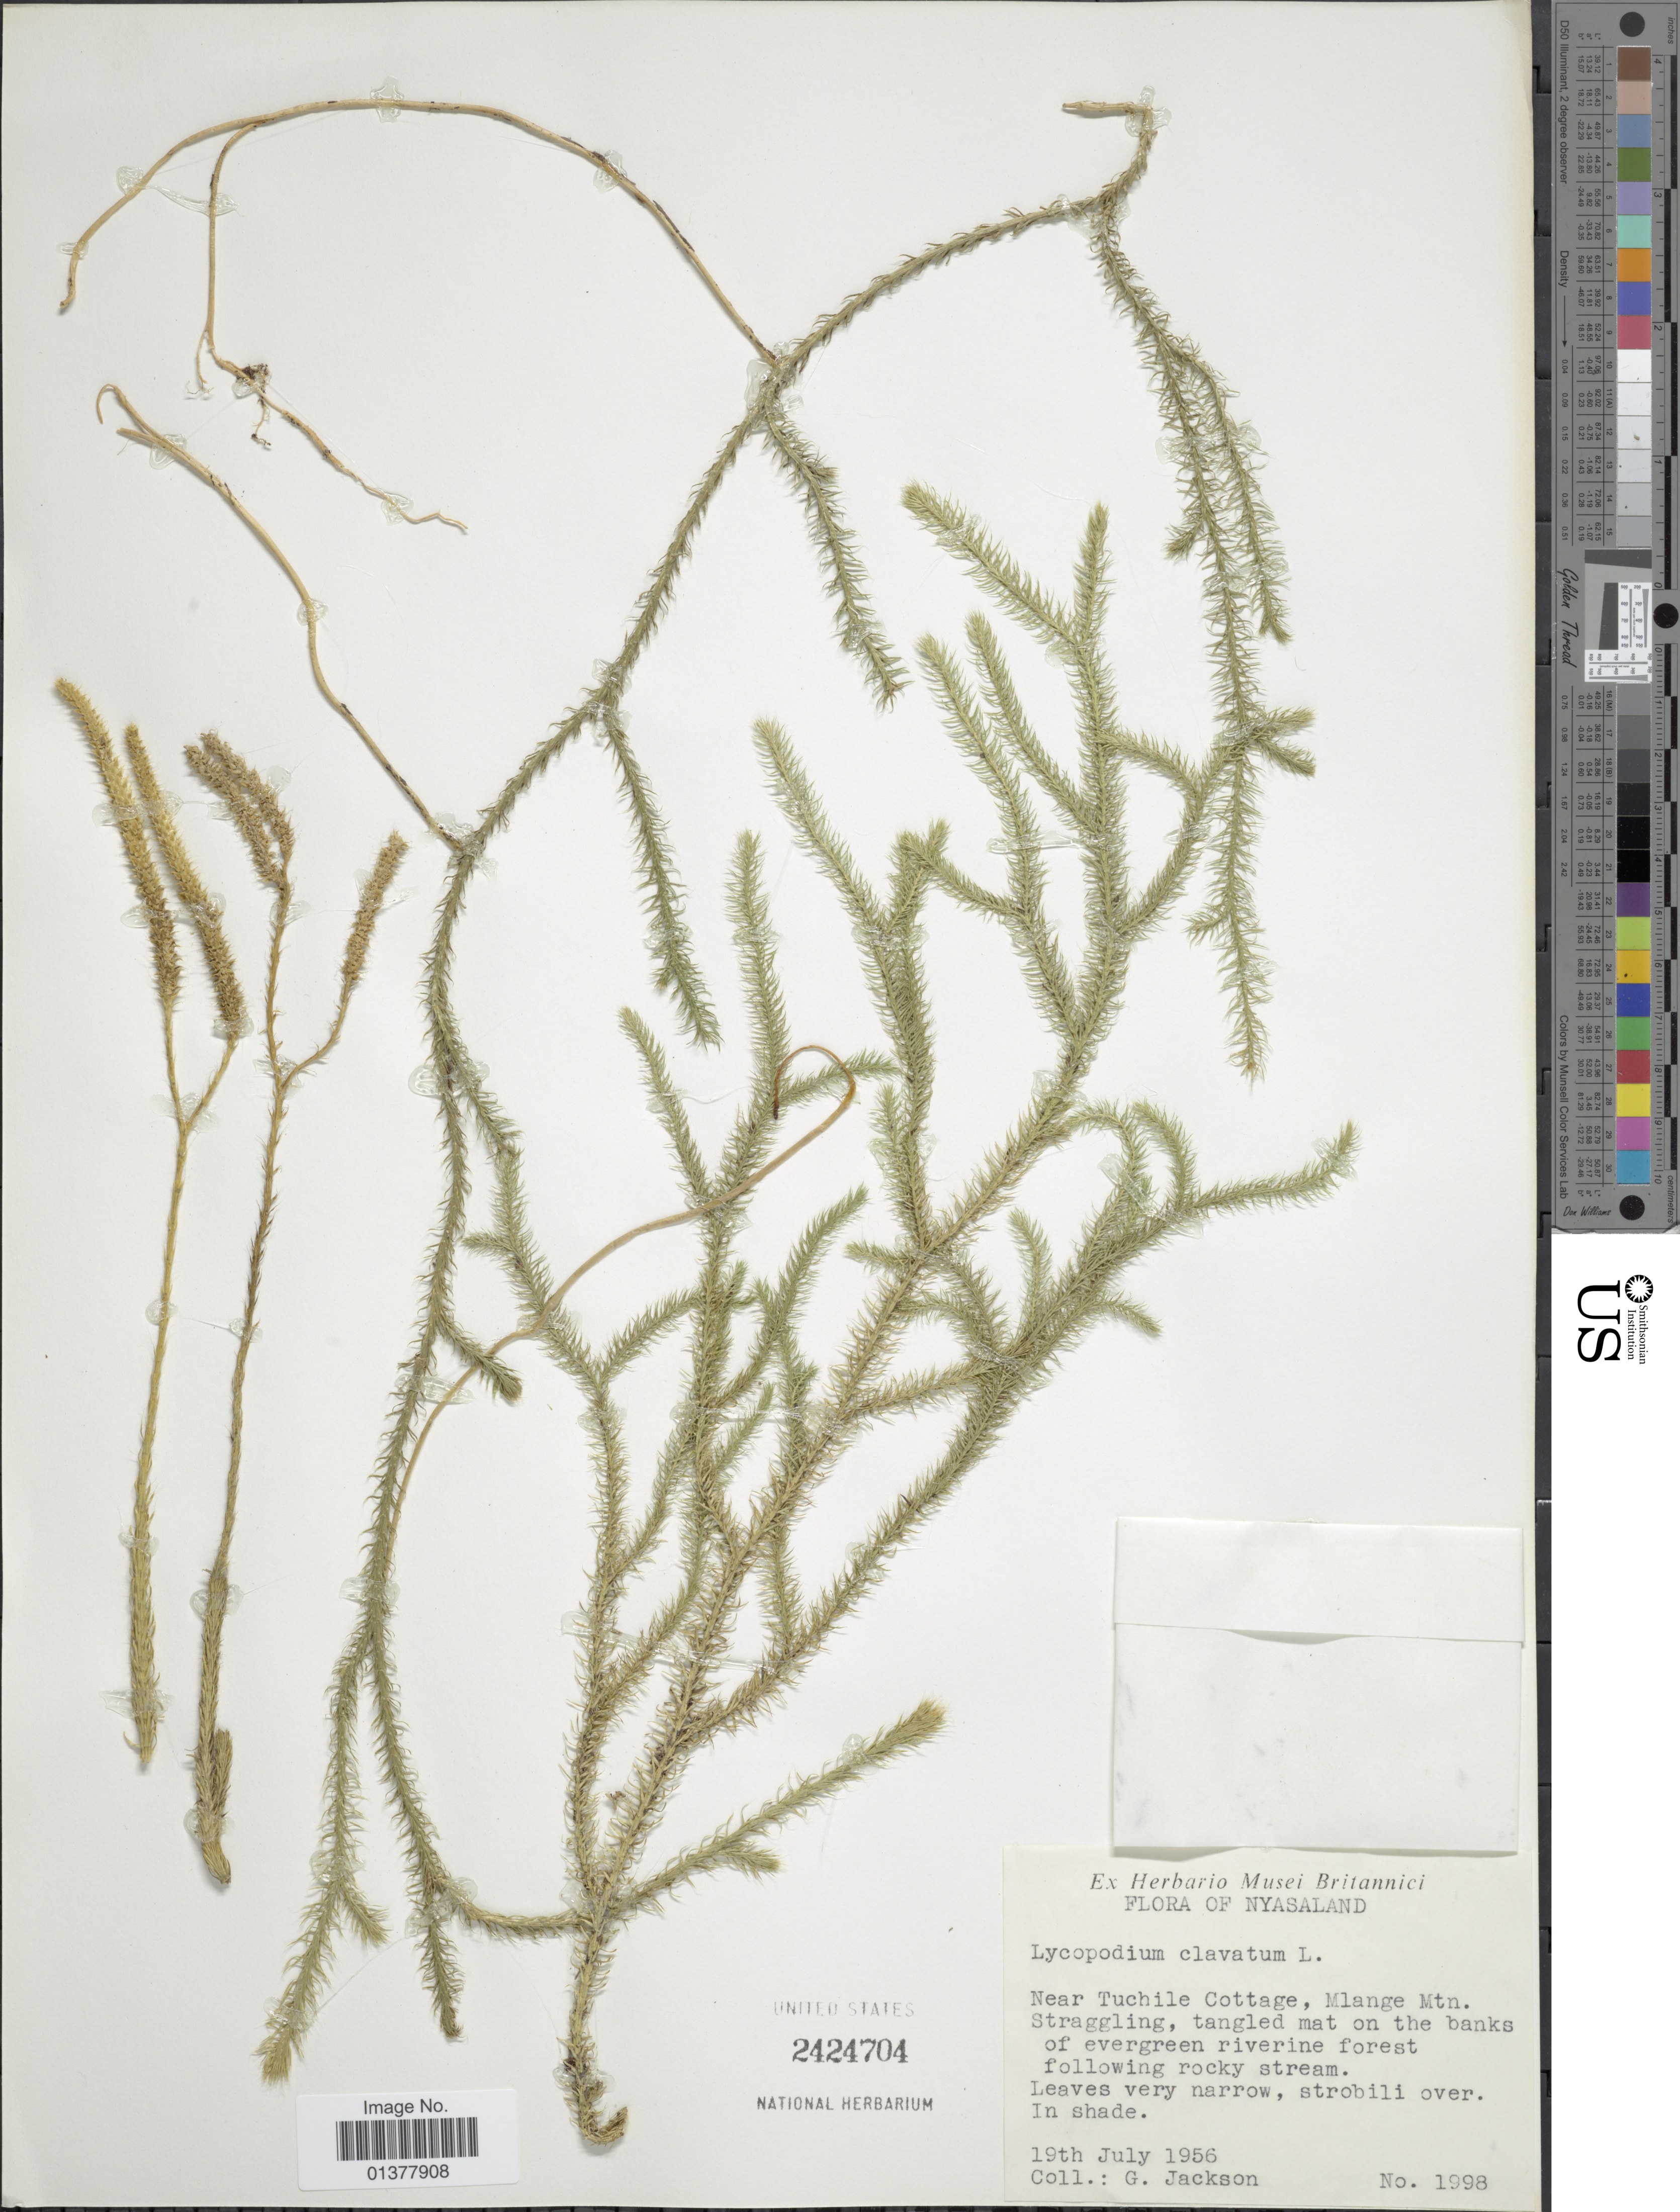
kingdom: Plantae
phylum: Tracheophyta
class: Lycopodiopsida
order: Lycopodiales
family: Lycopodiaceae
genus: Lycopodium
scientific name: Lycopodium clavatum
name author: L.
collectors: G. Jackson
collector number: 1998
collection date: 1956-07-19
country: New Zealand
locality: Near Tuchile Cottage, Mlange Mtn. Straggling, tangled mat on the banks of evergreen riverine forest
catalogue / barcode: US 2424704